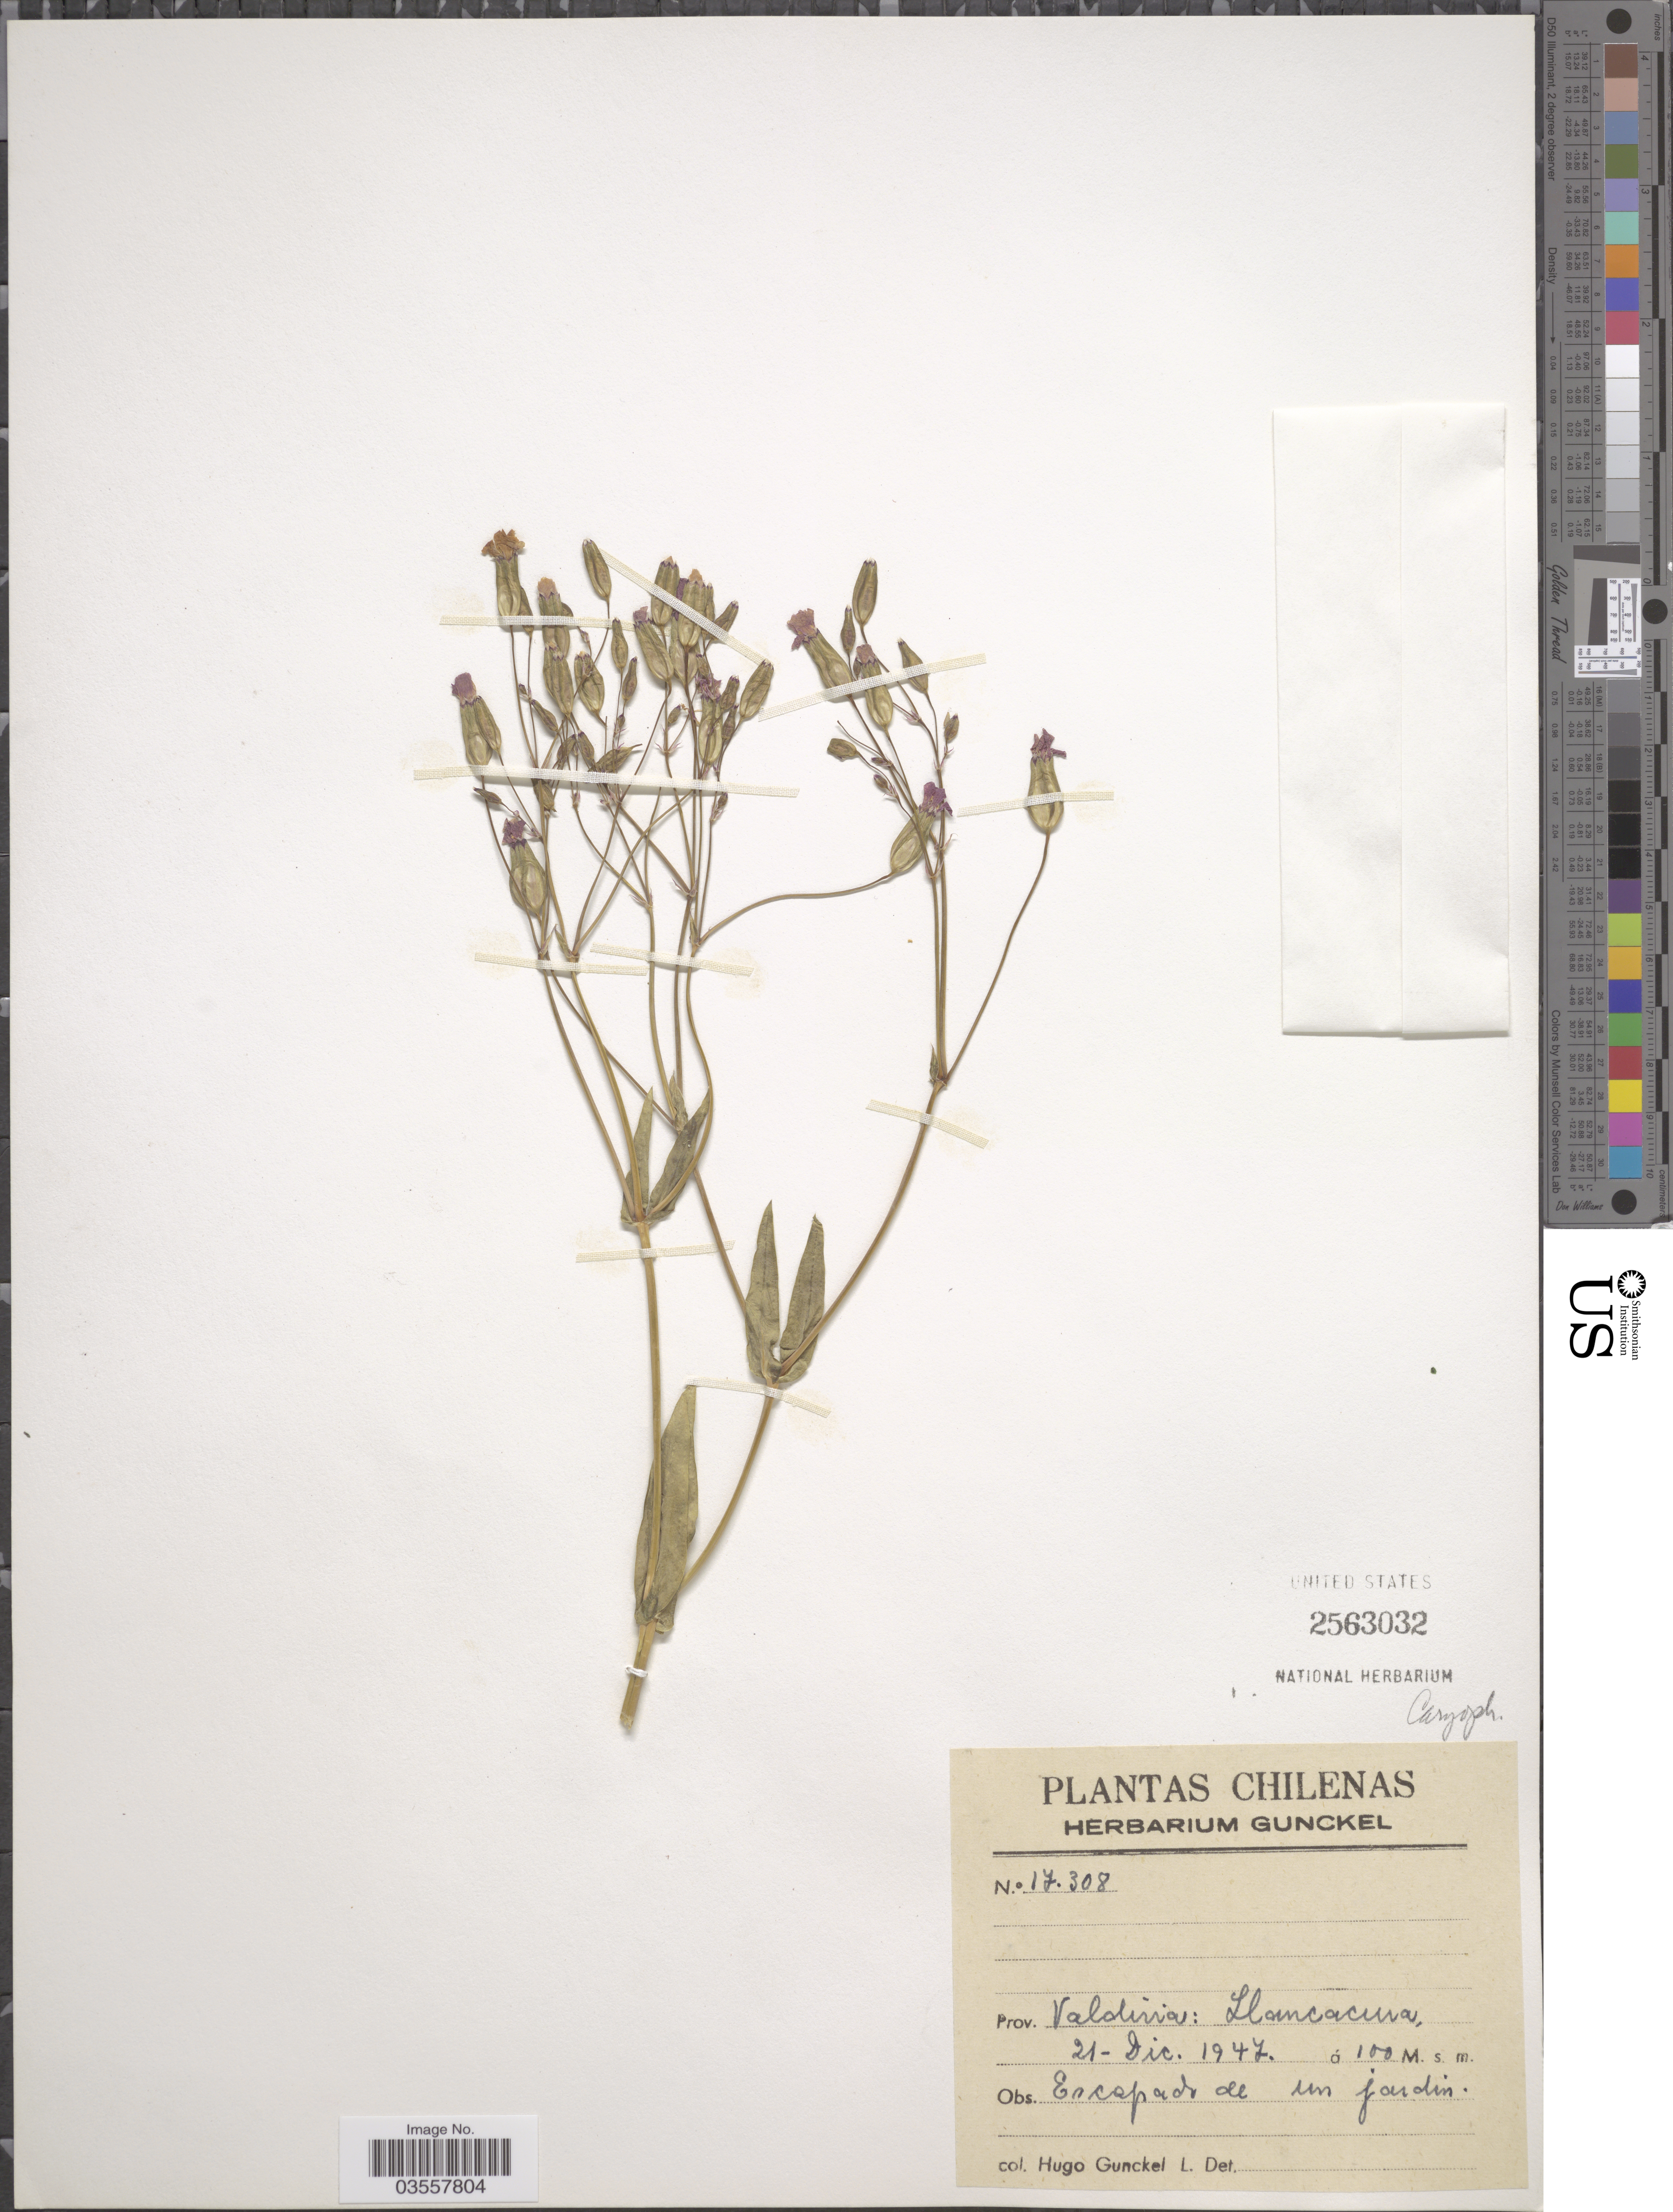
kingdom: Plantae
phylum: Tracheophyta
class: Magnoliopsida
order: Caryophyllales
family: Caryophyllaceae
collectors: H. Gunckel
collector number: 17308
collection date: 1947-12-21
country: Chile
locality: Prov. Valdivia: Llancacura.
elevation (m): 100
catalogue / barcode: US 2563032